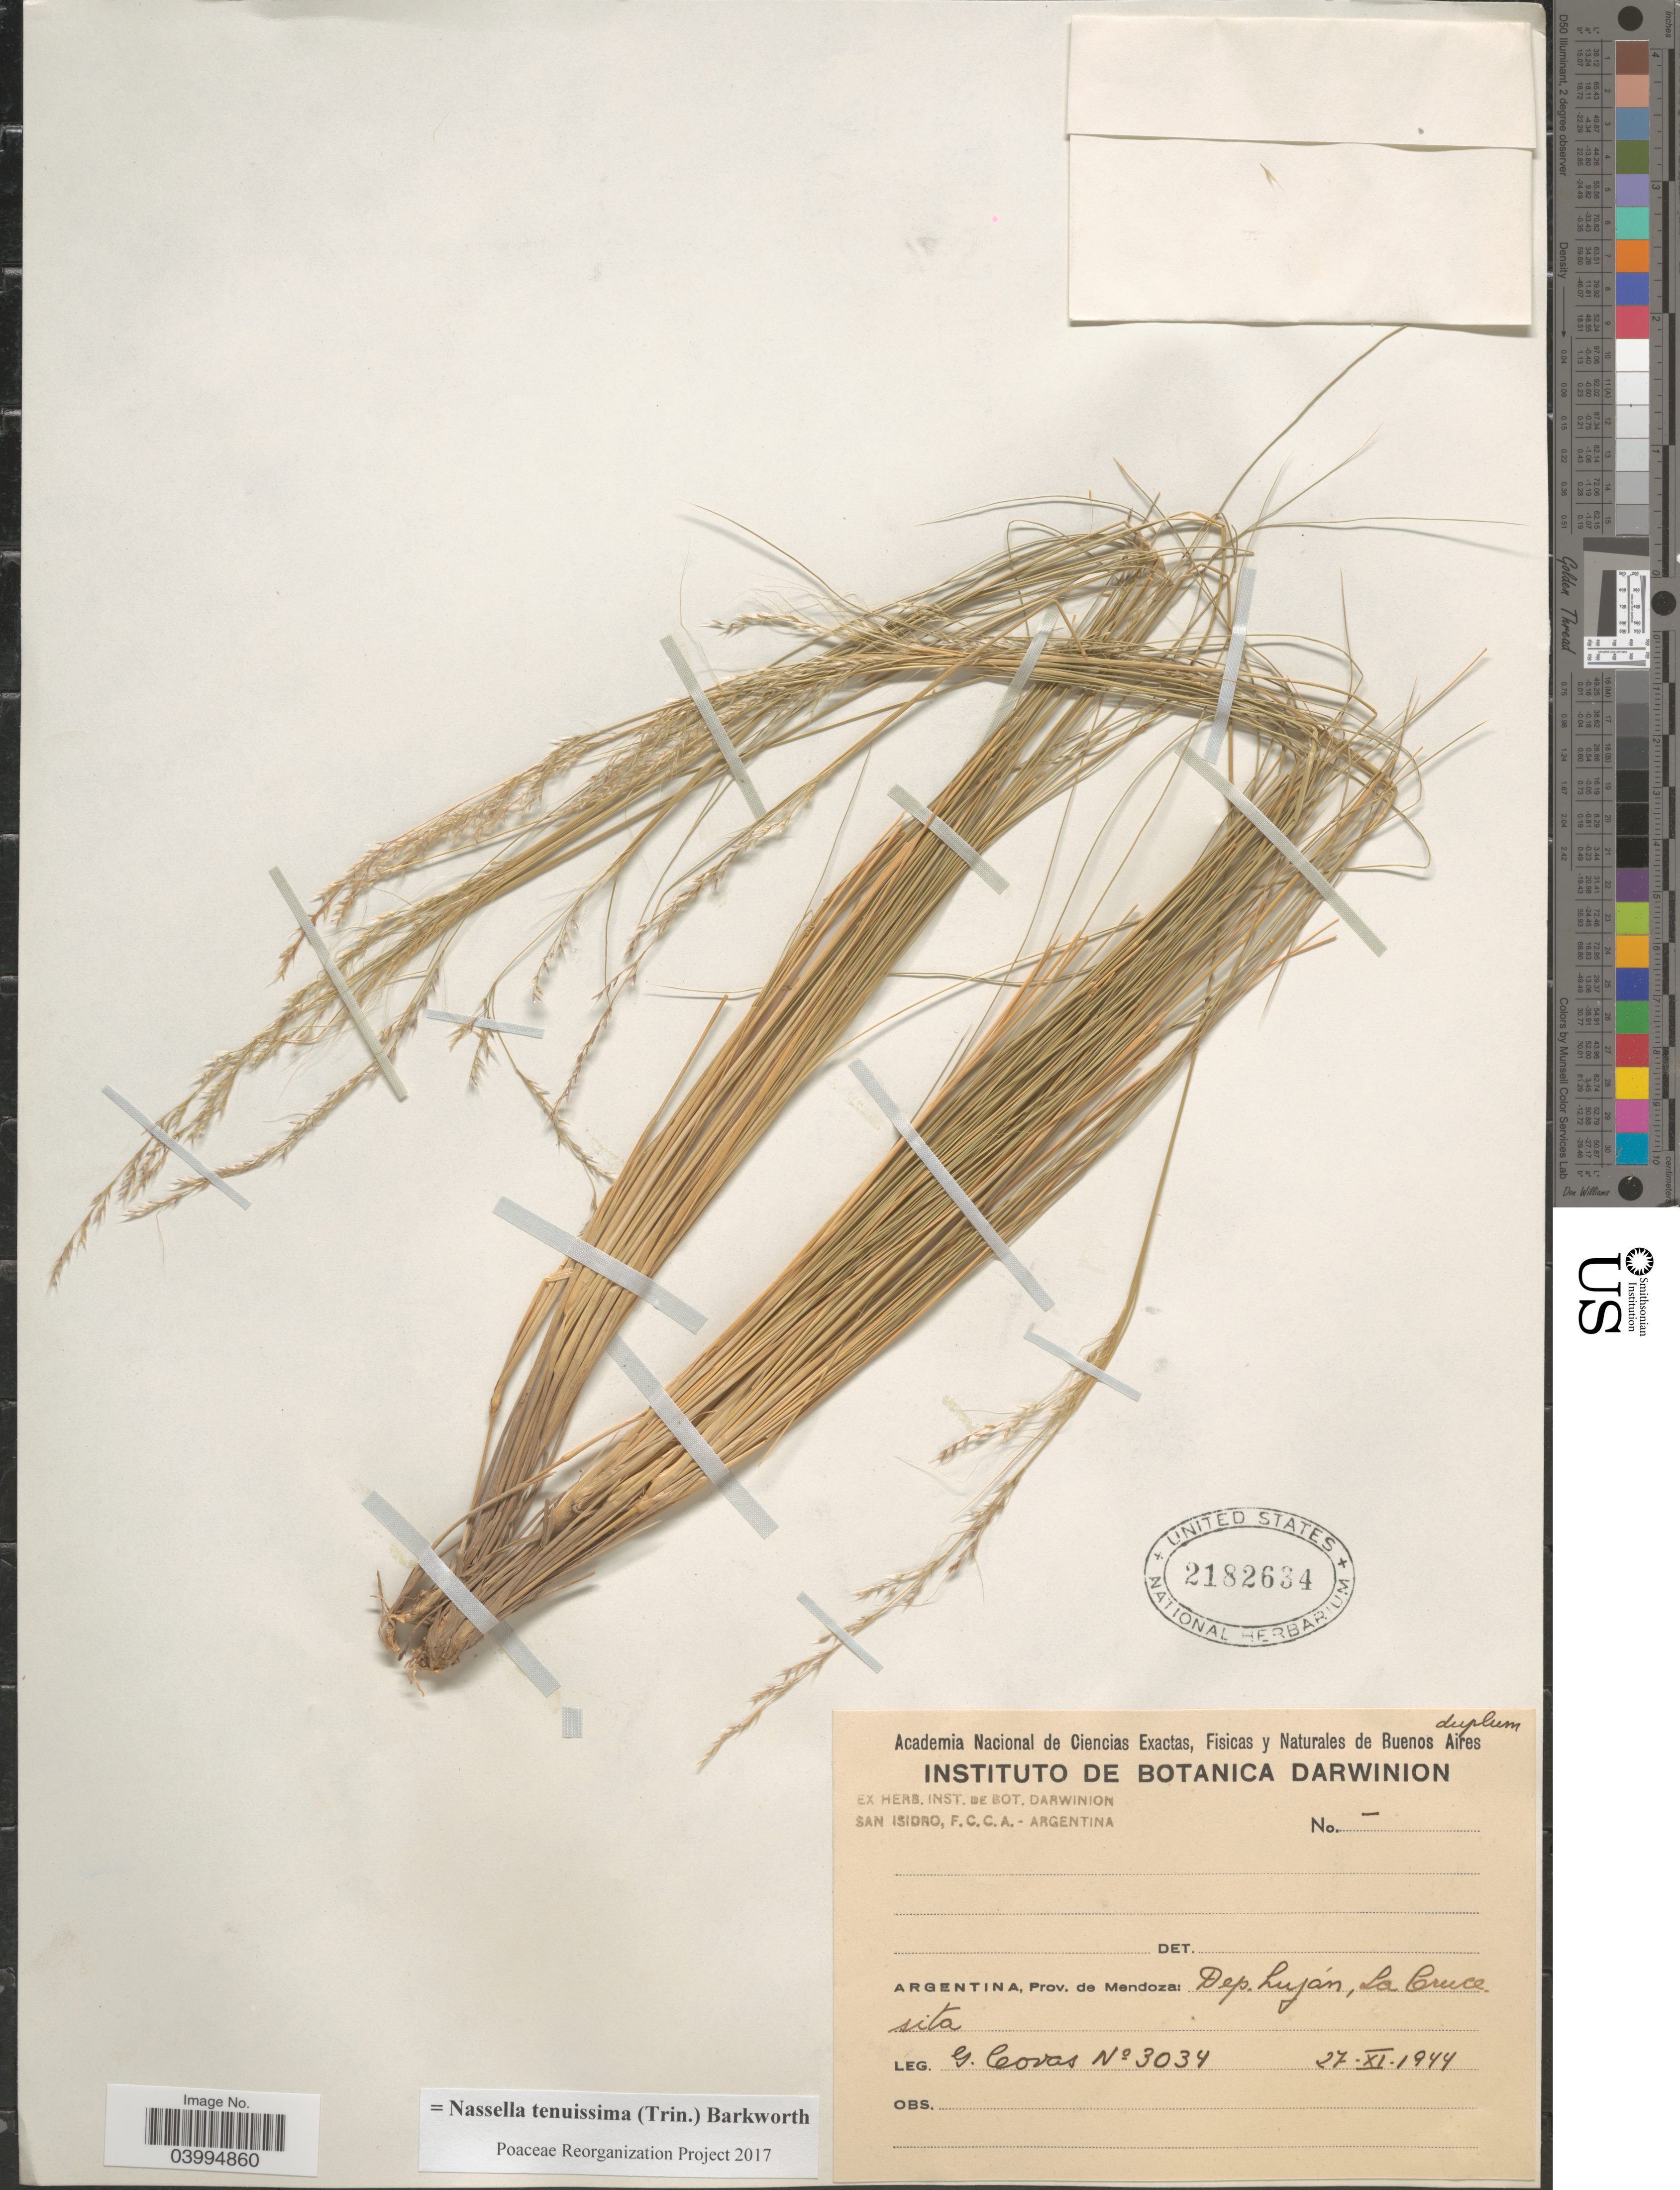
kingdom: Plantae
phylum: Tracheophyta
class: Liliopsida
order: Poales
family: Poaceae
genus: Nassella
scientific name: Nassella tenuissima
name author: (Trin.) Barkworth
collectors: G. Covas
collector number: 3034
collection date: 1944-11-27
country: Argentina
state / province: Mendoza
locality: Dep. Lujan, La Cruce. sita.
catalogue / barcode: US 2182634